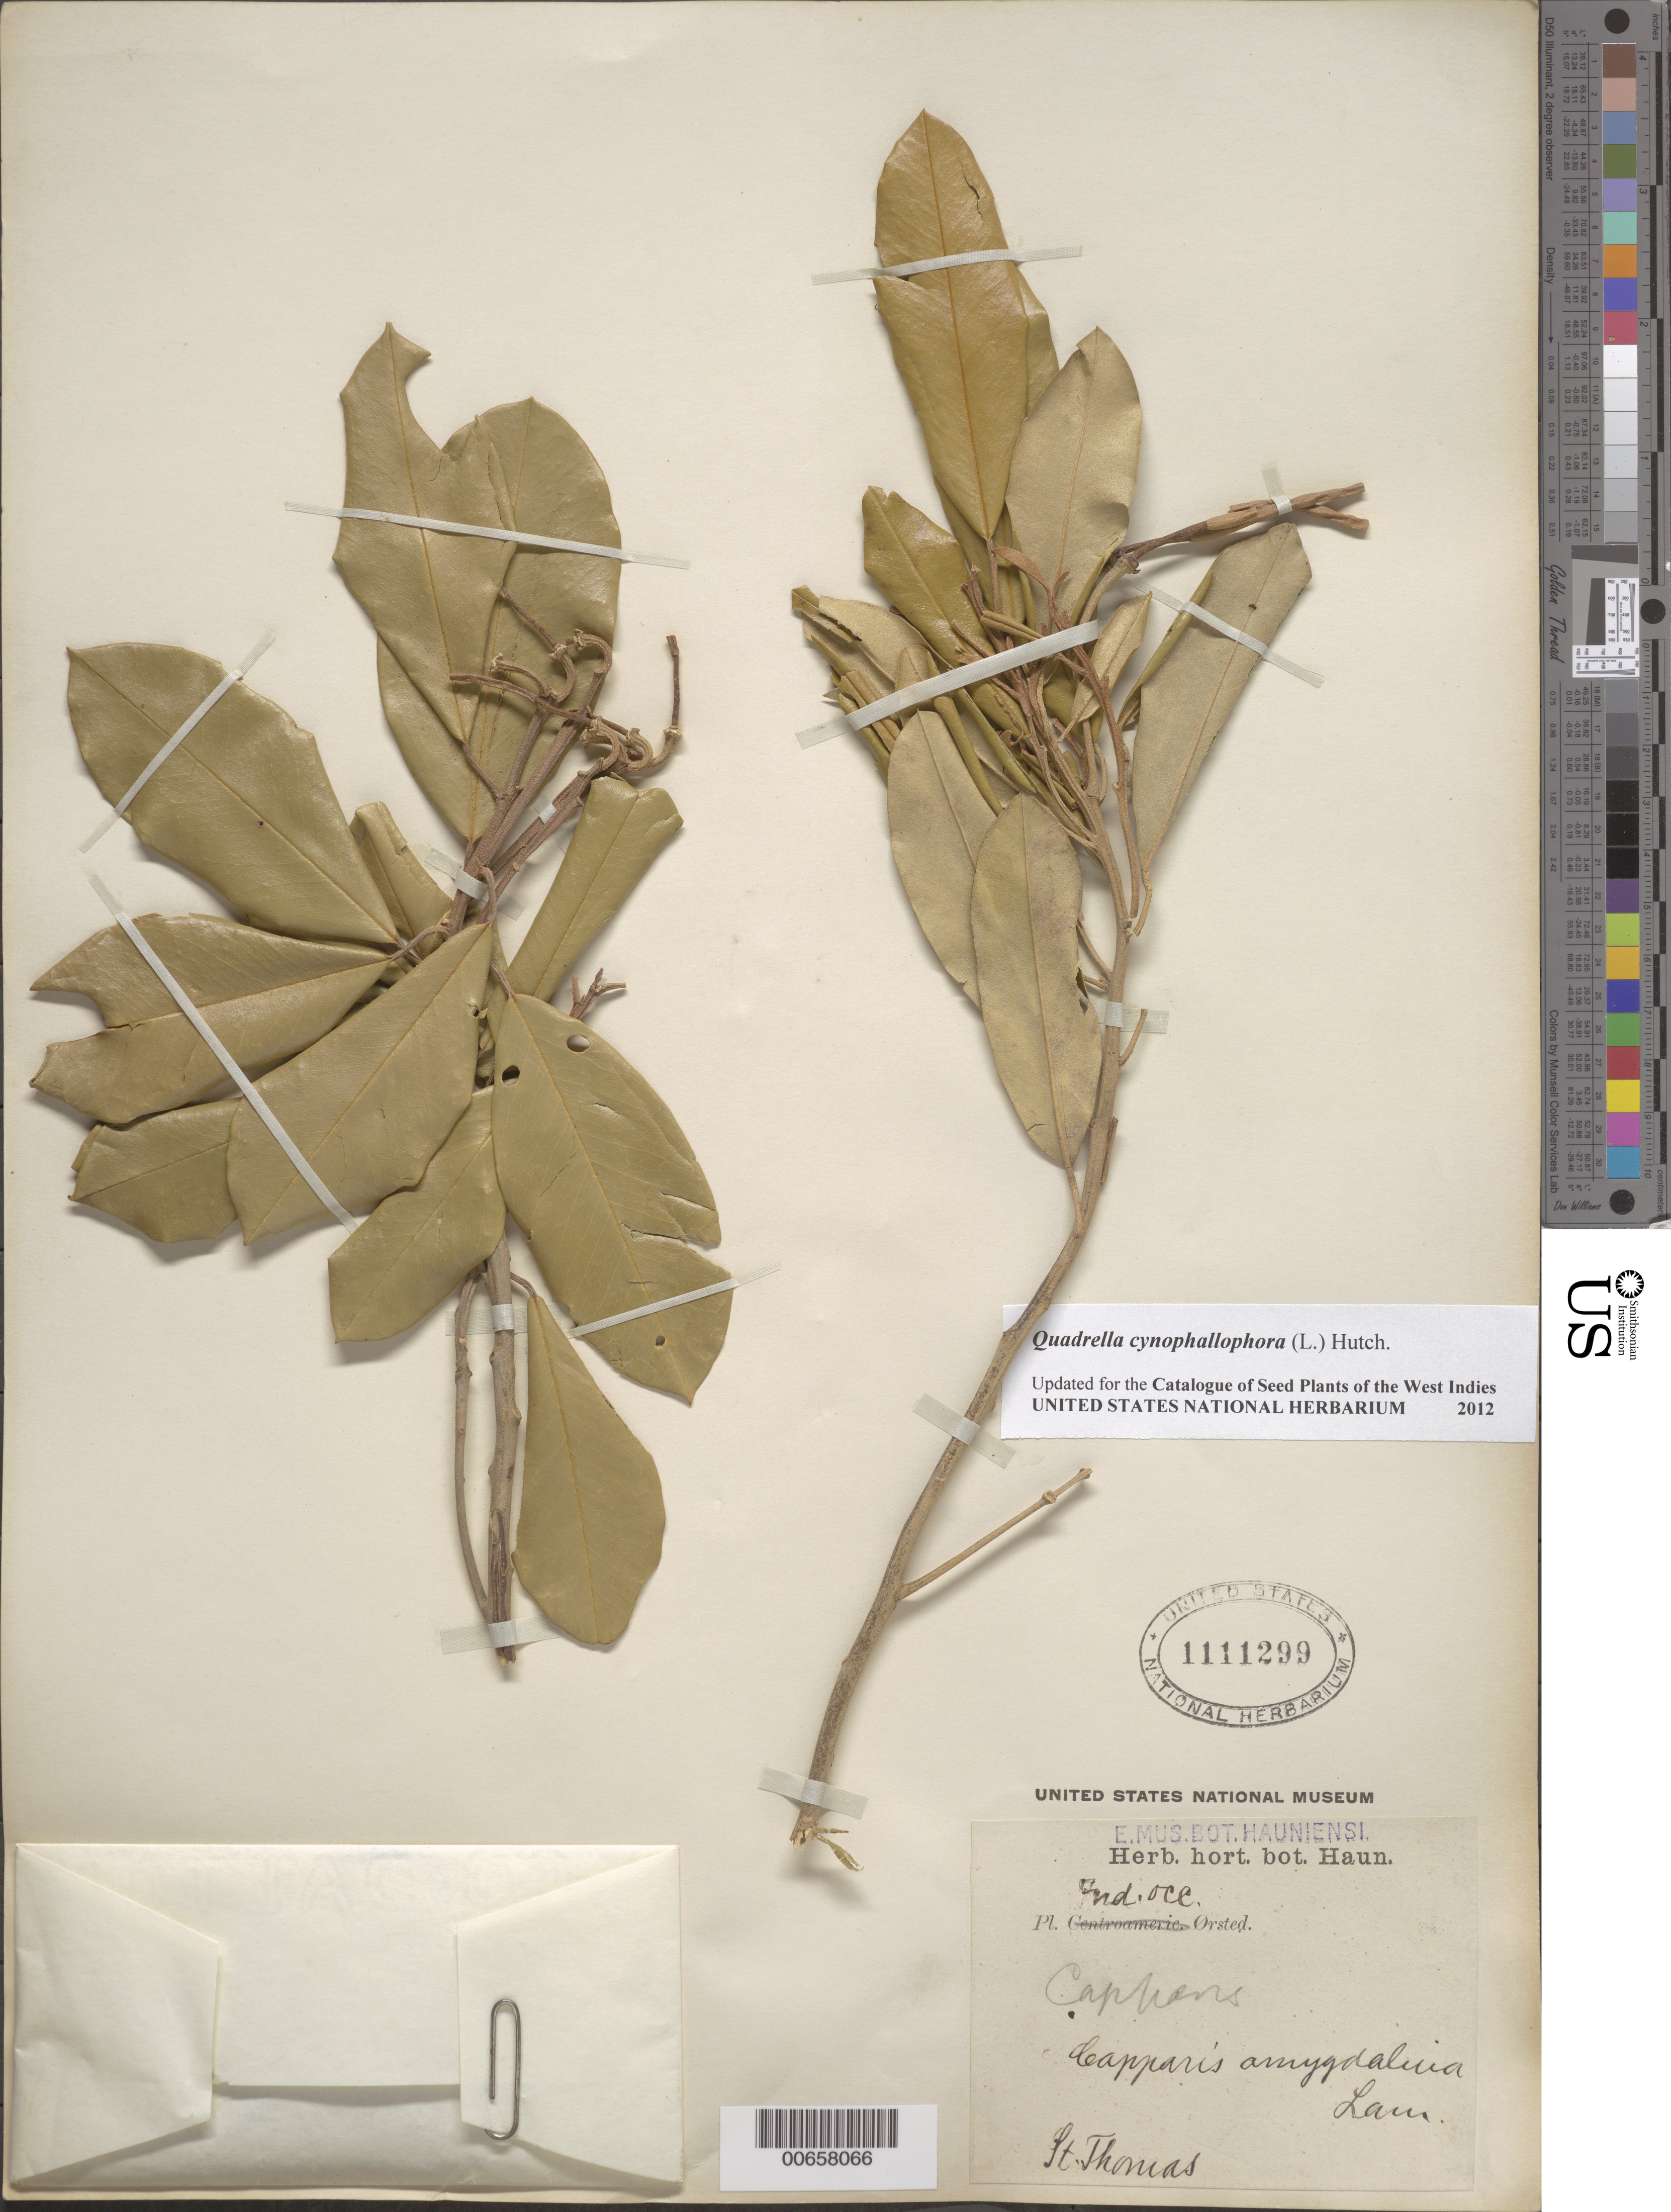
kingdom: Plantae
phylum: Tracheophyta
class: Magnoliopsida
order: Brassicales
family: Capparaceae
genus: Capparis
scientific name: Capparis amygdalina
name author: Lam.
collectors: A. S. Oersted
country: U.S. Virgin Islands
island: St. Thomas Island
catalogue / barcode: US 1111299